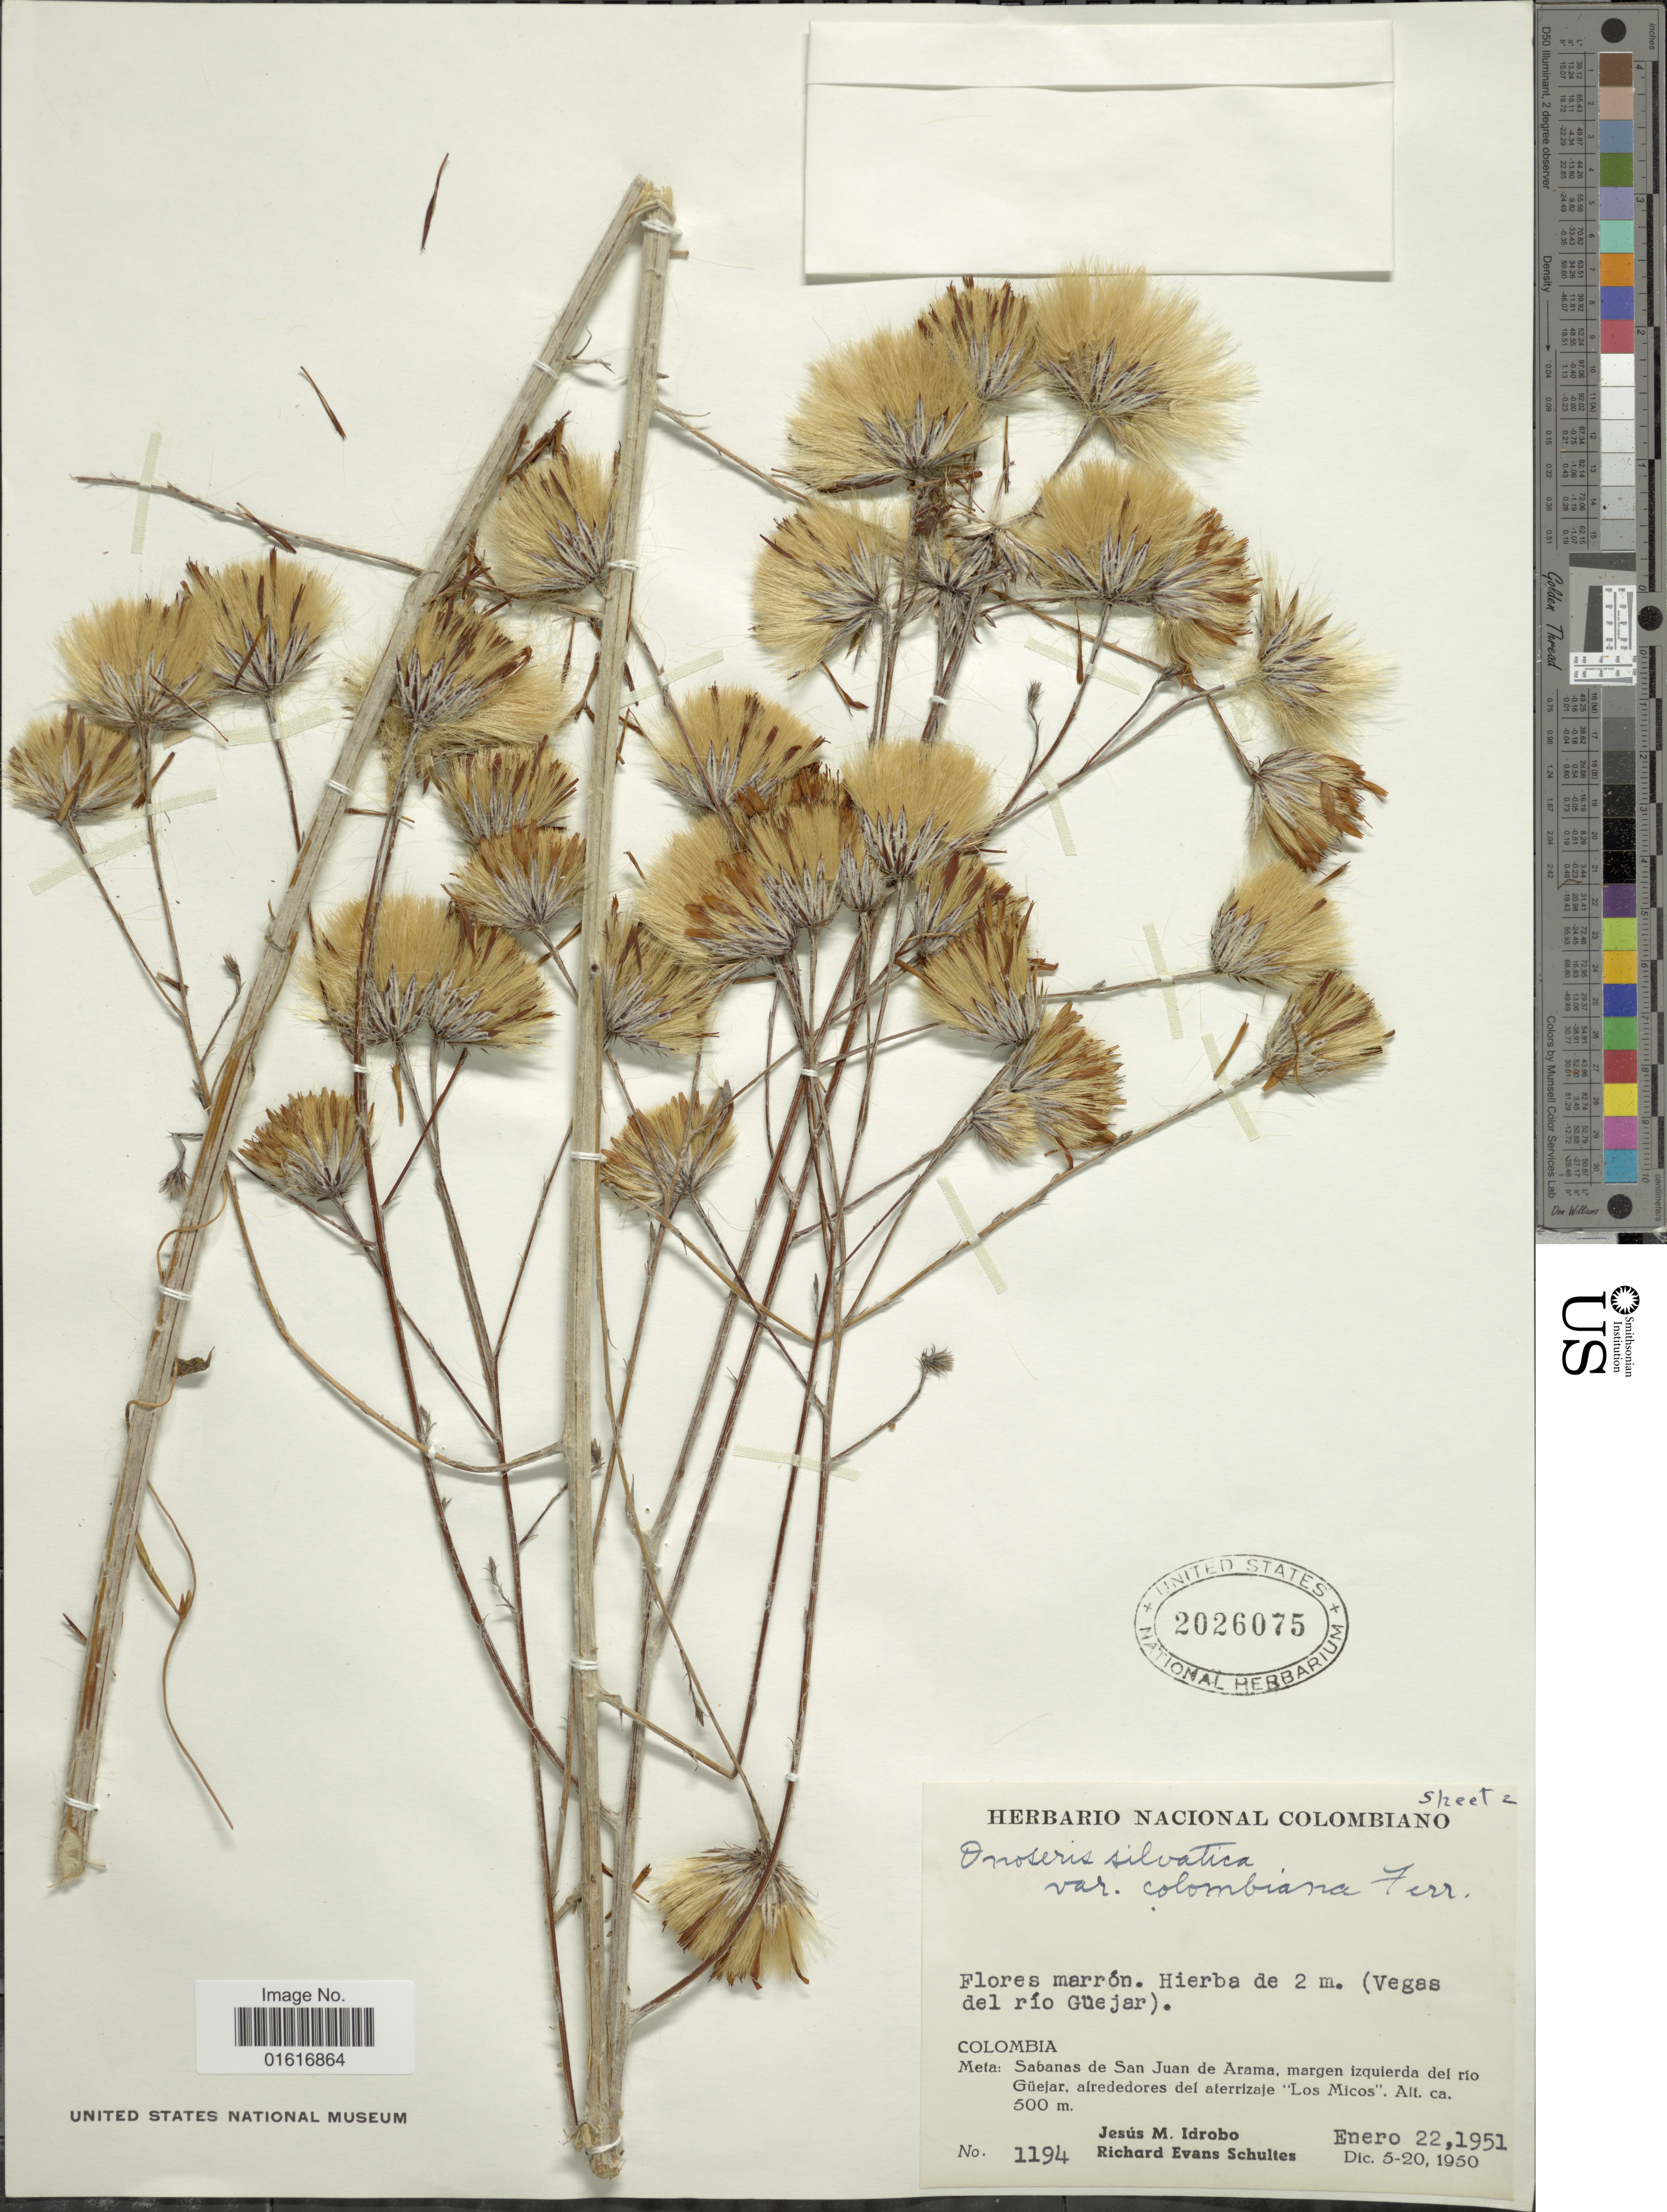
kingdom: Plantae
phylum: Tracheophyta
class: Magnoliopsida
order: Asterales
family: Asteraceae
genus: Onoseris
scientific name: Onoseris silvatica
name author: Greenm.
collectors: J. M. Idrobo & R. E. Schultes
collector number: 1194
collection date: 1951-01-22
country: Colombia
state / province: Meta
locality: Sabanas de San Juan de Arama, margen izquierda del rio Guejar, alrededores del aterrizaje "Los Micos"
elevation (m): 500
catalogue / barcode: US 2026075